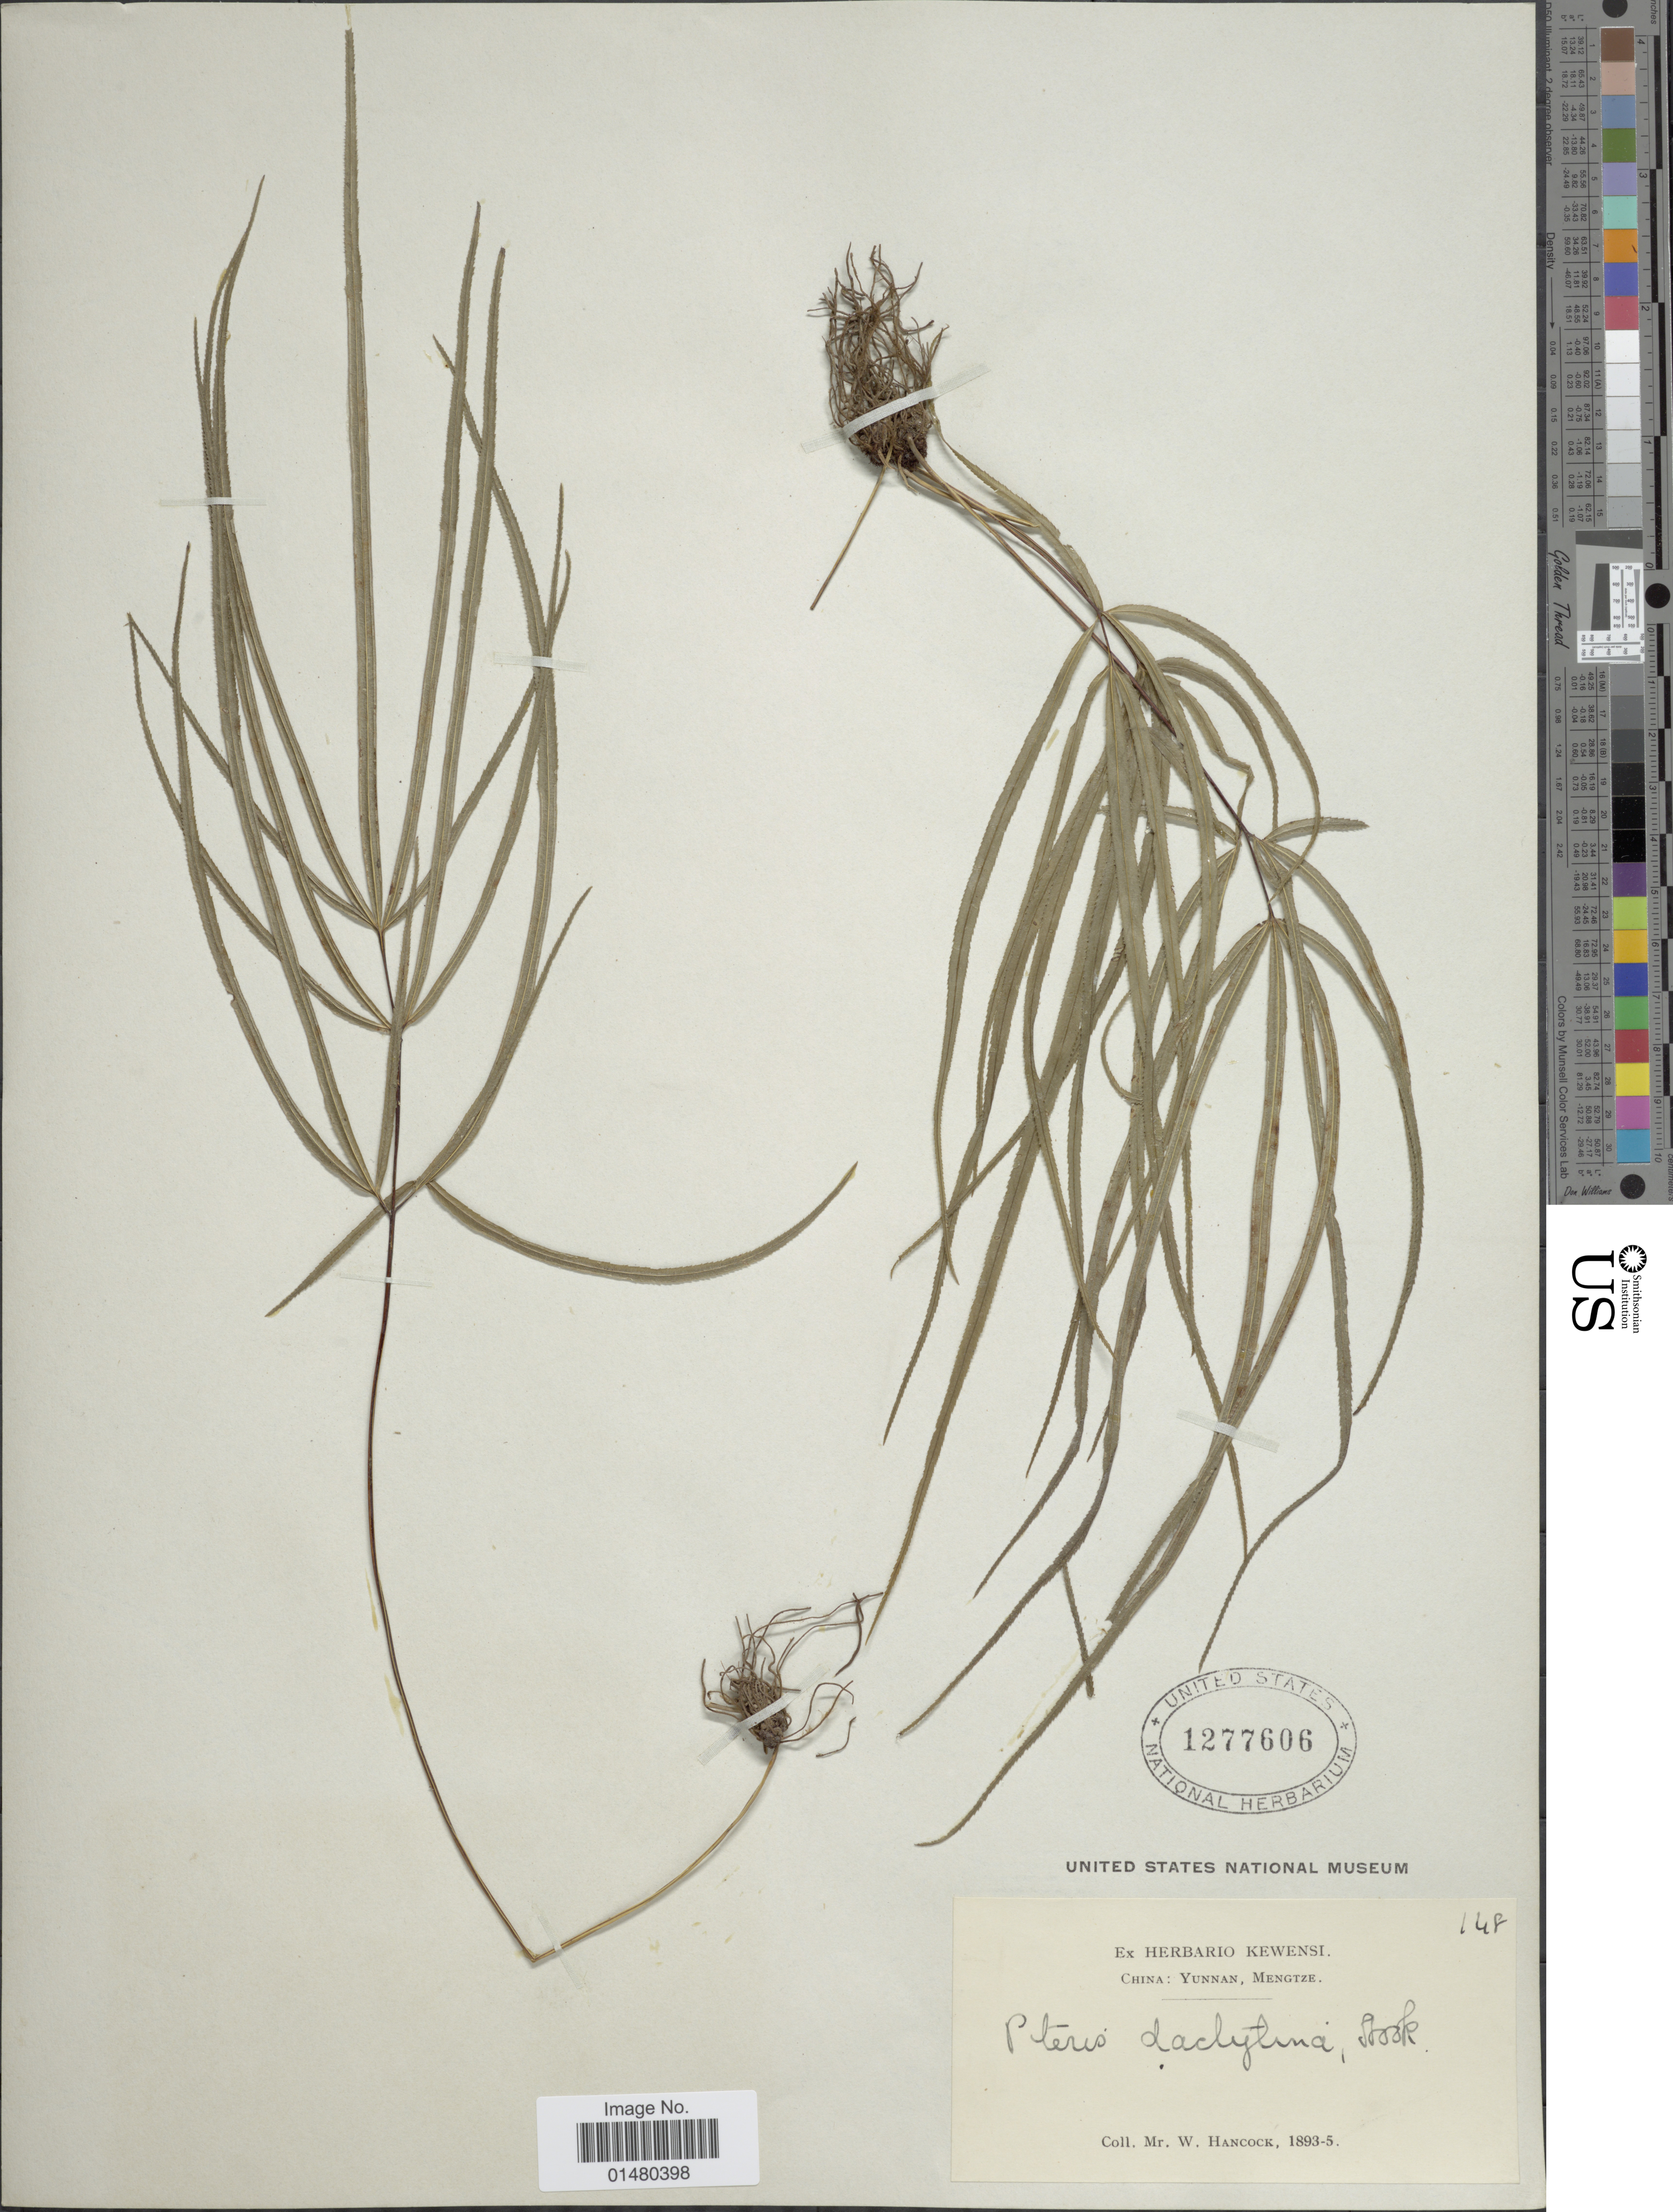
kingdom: Plantae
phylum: Tracheophyta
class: Polypodiopsida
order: Polypodiales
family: Pteridaceae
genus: Pteris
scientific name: Pteris dactylina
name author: Hook.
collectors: W. Hancock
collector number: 148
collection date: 1893/1895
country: China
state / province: Yunnan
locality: Mengtze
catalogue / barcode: US 1277606